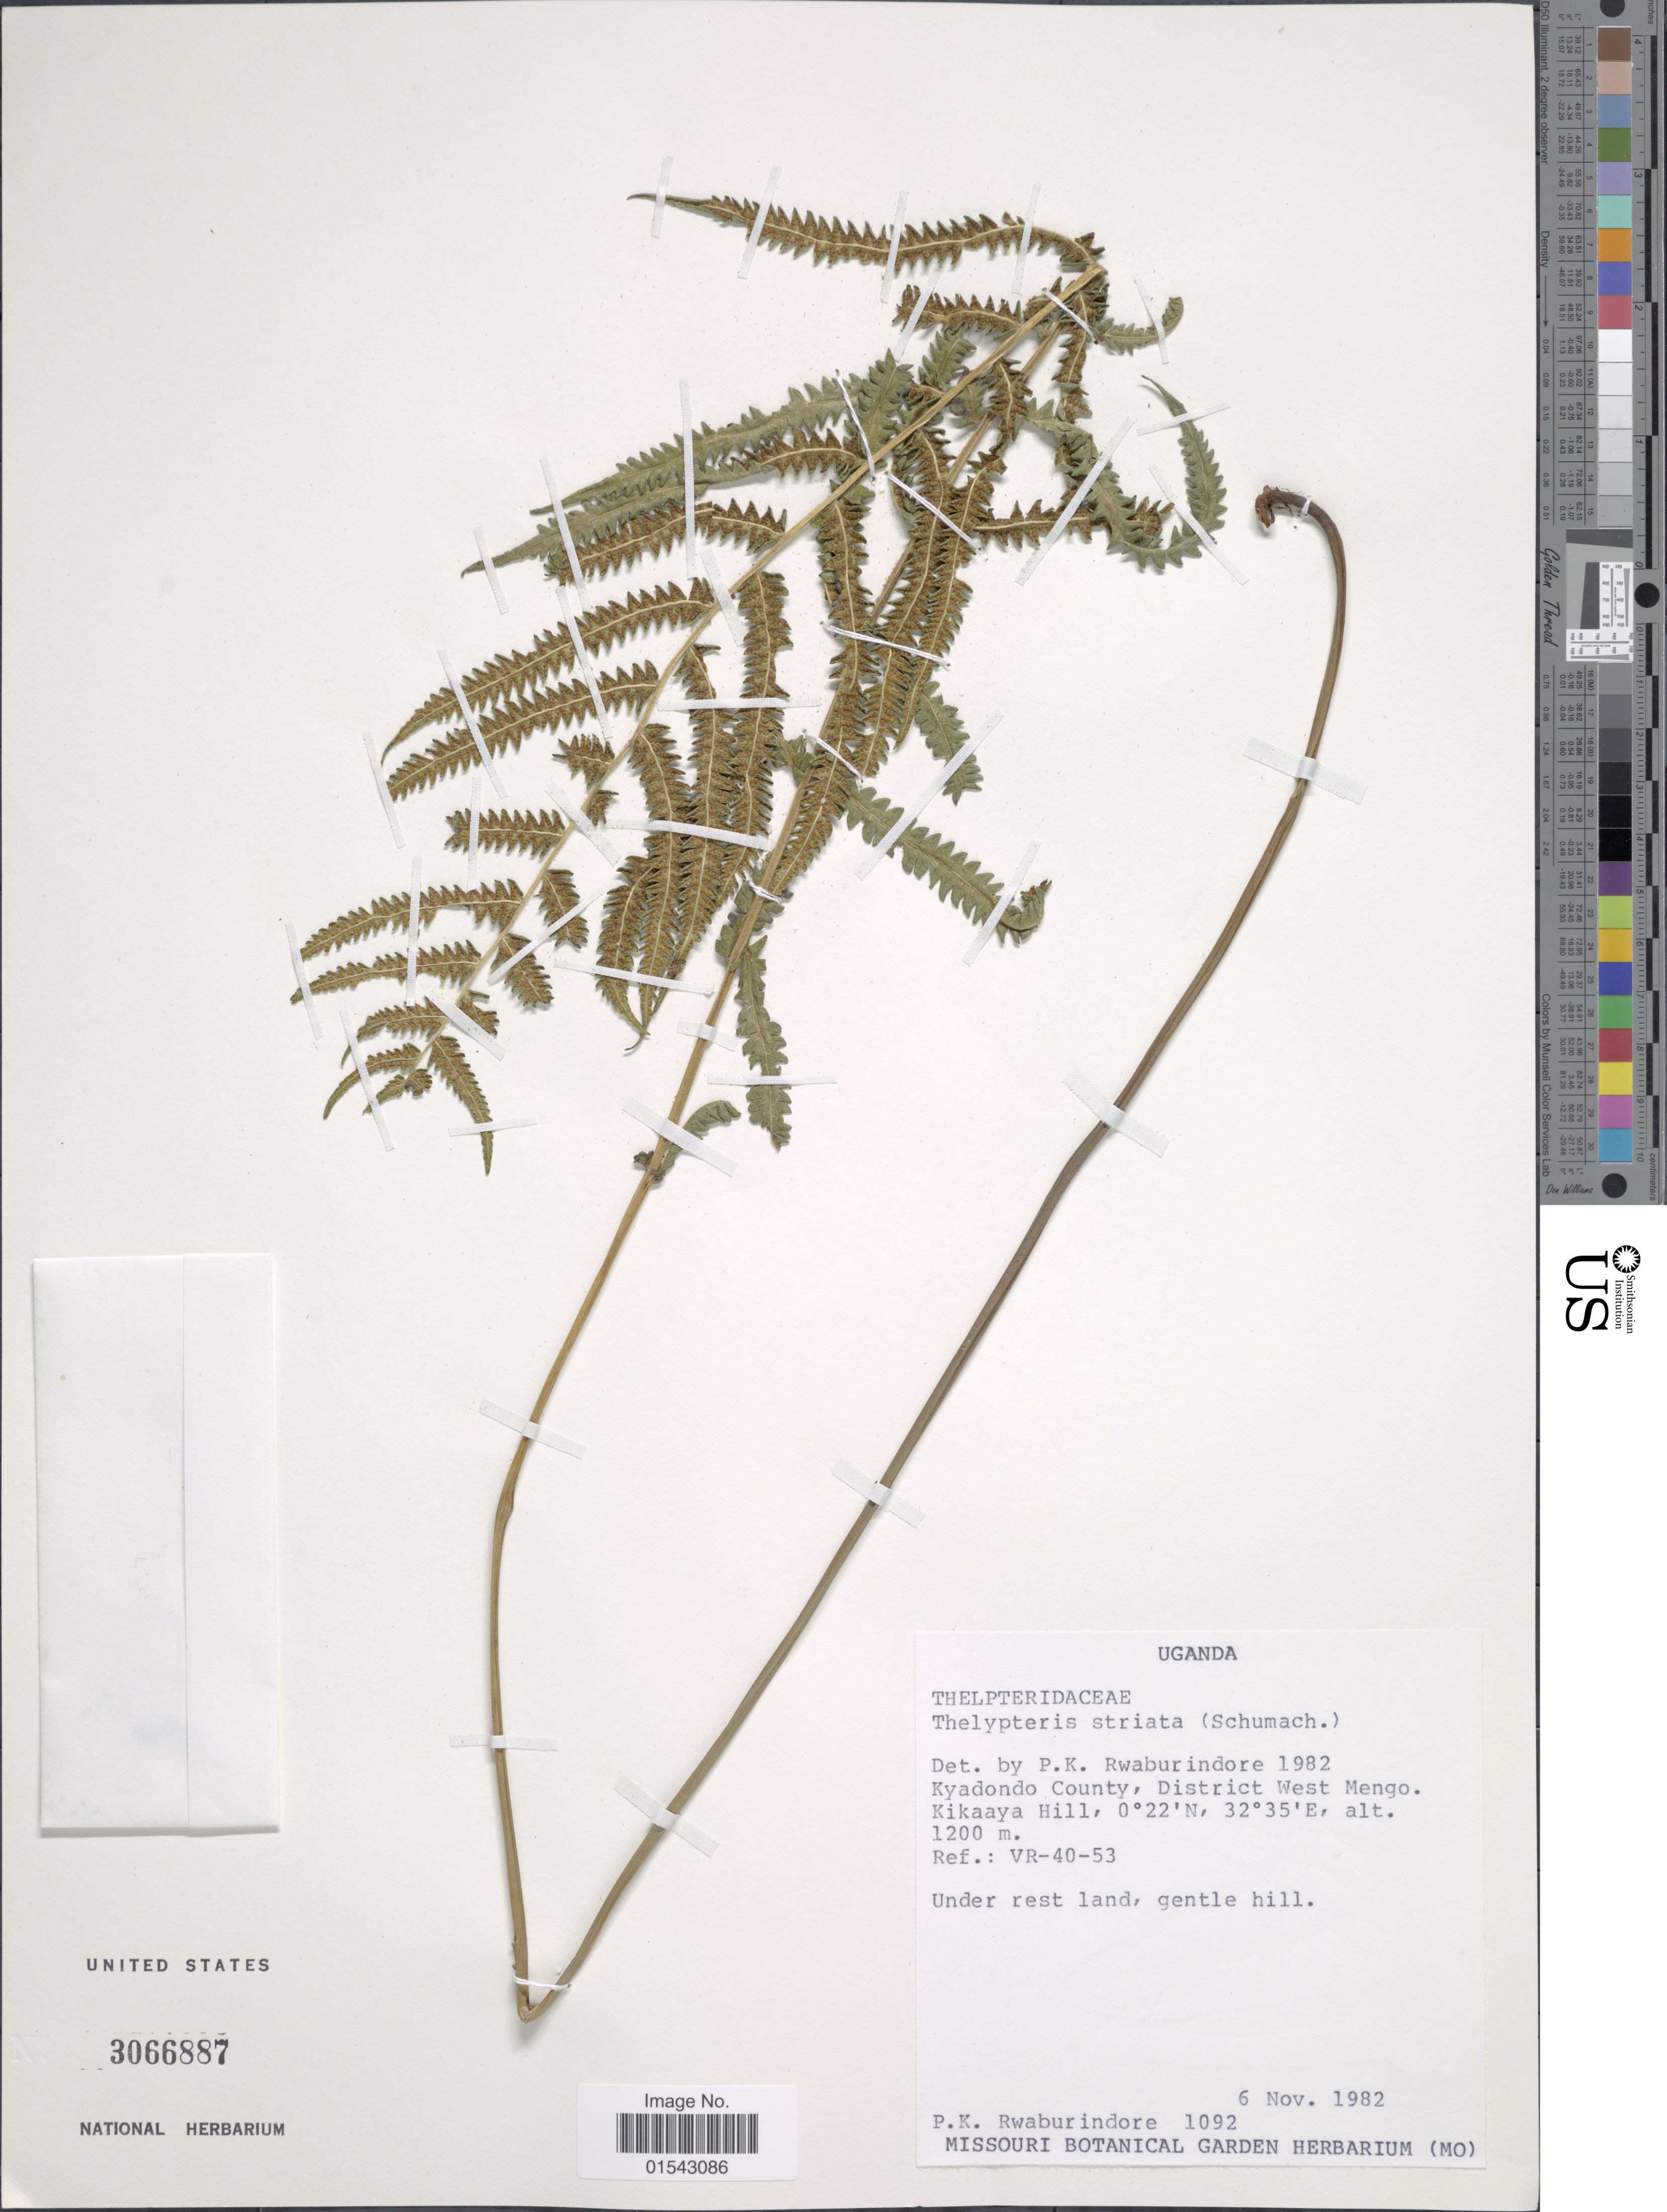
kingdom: Plantae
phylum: Tracheophyta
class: Polypodiopsida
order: Polypodiales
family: Thelypteridaceae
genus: Cyclosorus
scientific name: Cyclosorus sp.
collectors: P. Rwaburindore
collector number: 1092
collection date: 1982-11-06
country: Uganda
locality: Uganda, Kyadondo County, District West Mengo, Kikaaya Hill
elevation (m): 1200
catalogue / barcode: US 3066887